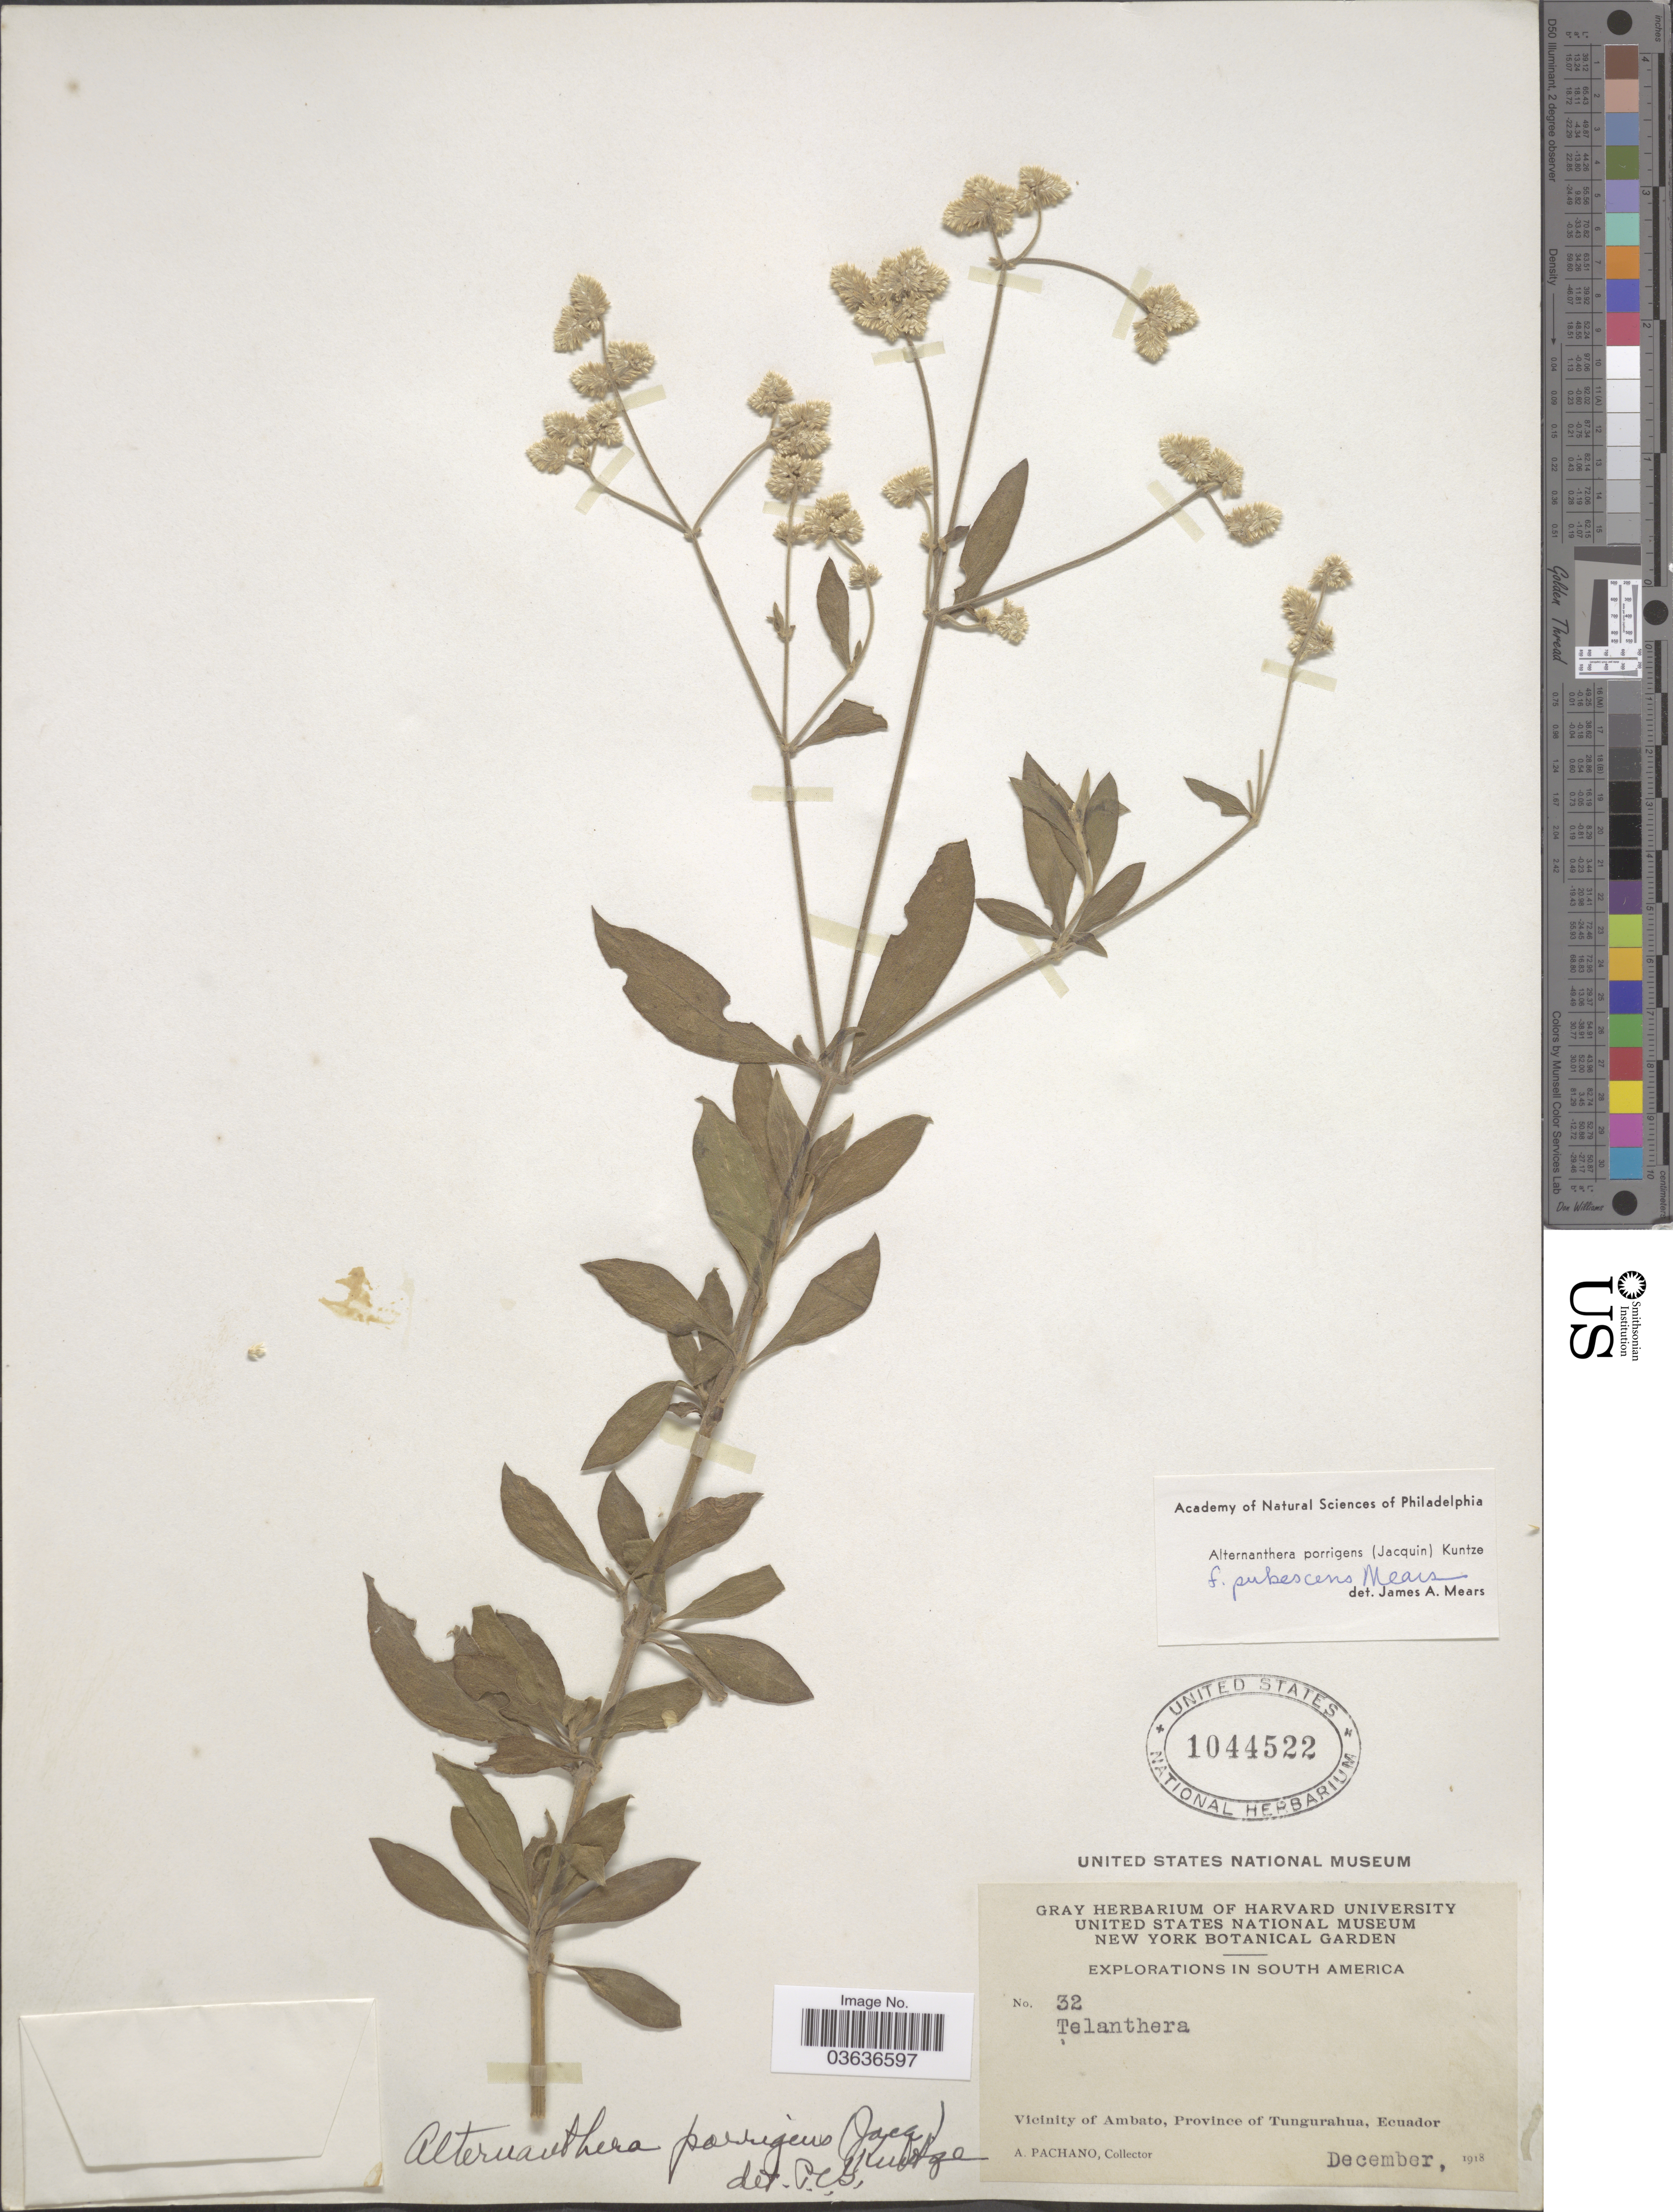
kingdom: Plantae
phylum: Tracheophyta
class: Magnoliopsida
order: Caryophyllales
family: Amaranthaceae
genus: Alternanthera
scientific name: Alternanthera porrigens f. pubescens Mears forma nov. ined.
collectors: A. Pachano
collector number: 32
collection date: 1918-12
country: Ecuador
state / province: Tungurahua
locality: Vicinity of Ambato.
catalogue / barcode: US 1044522